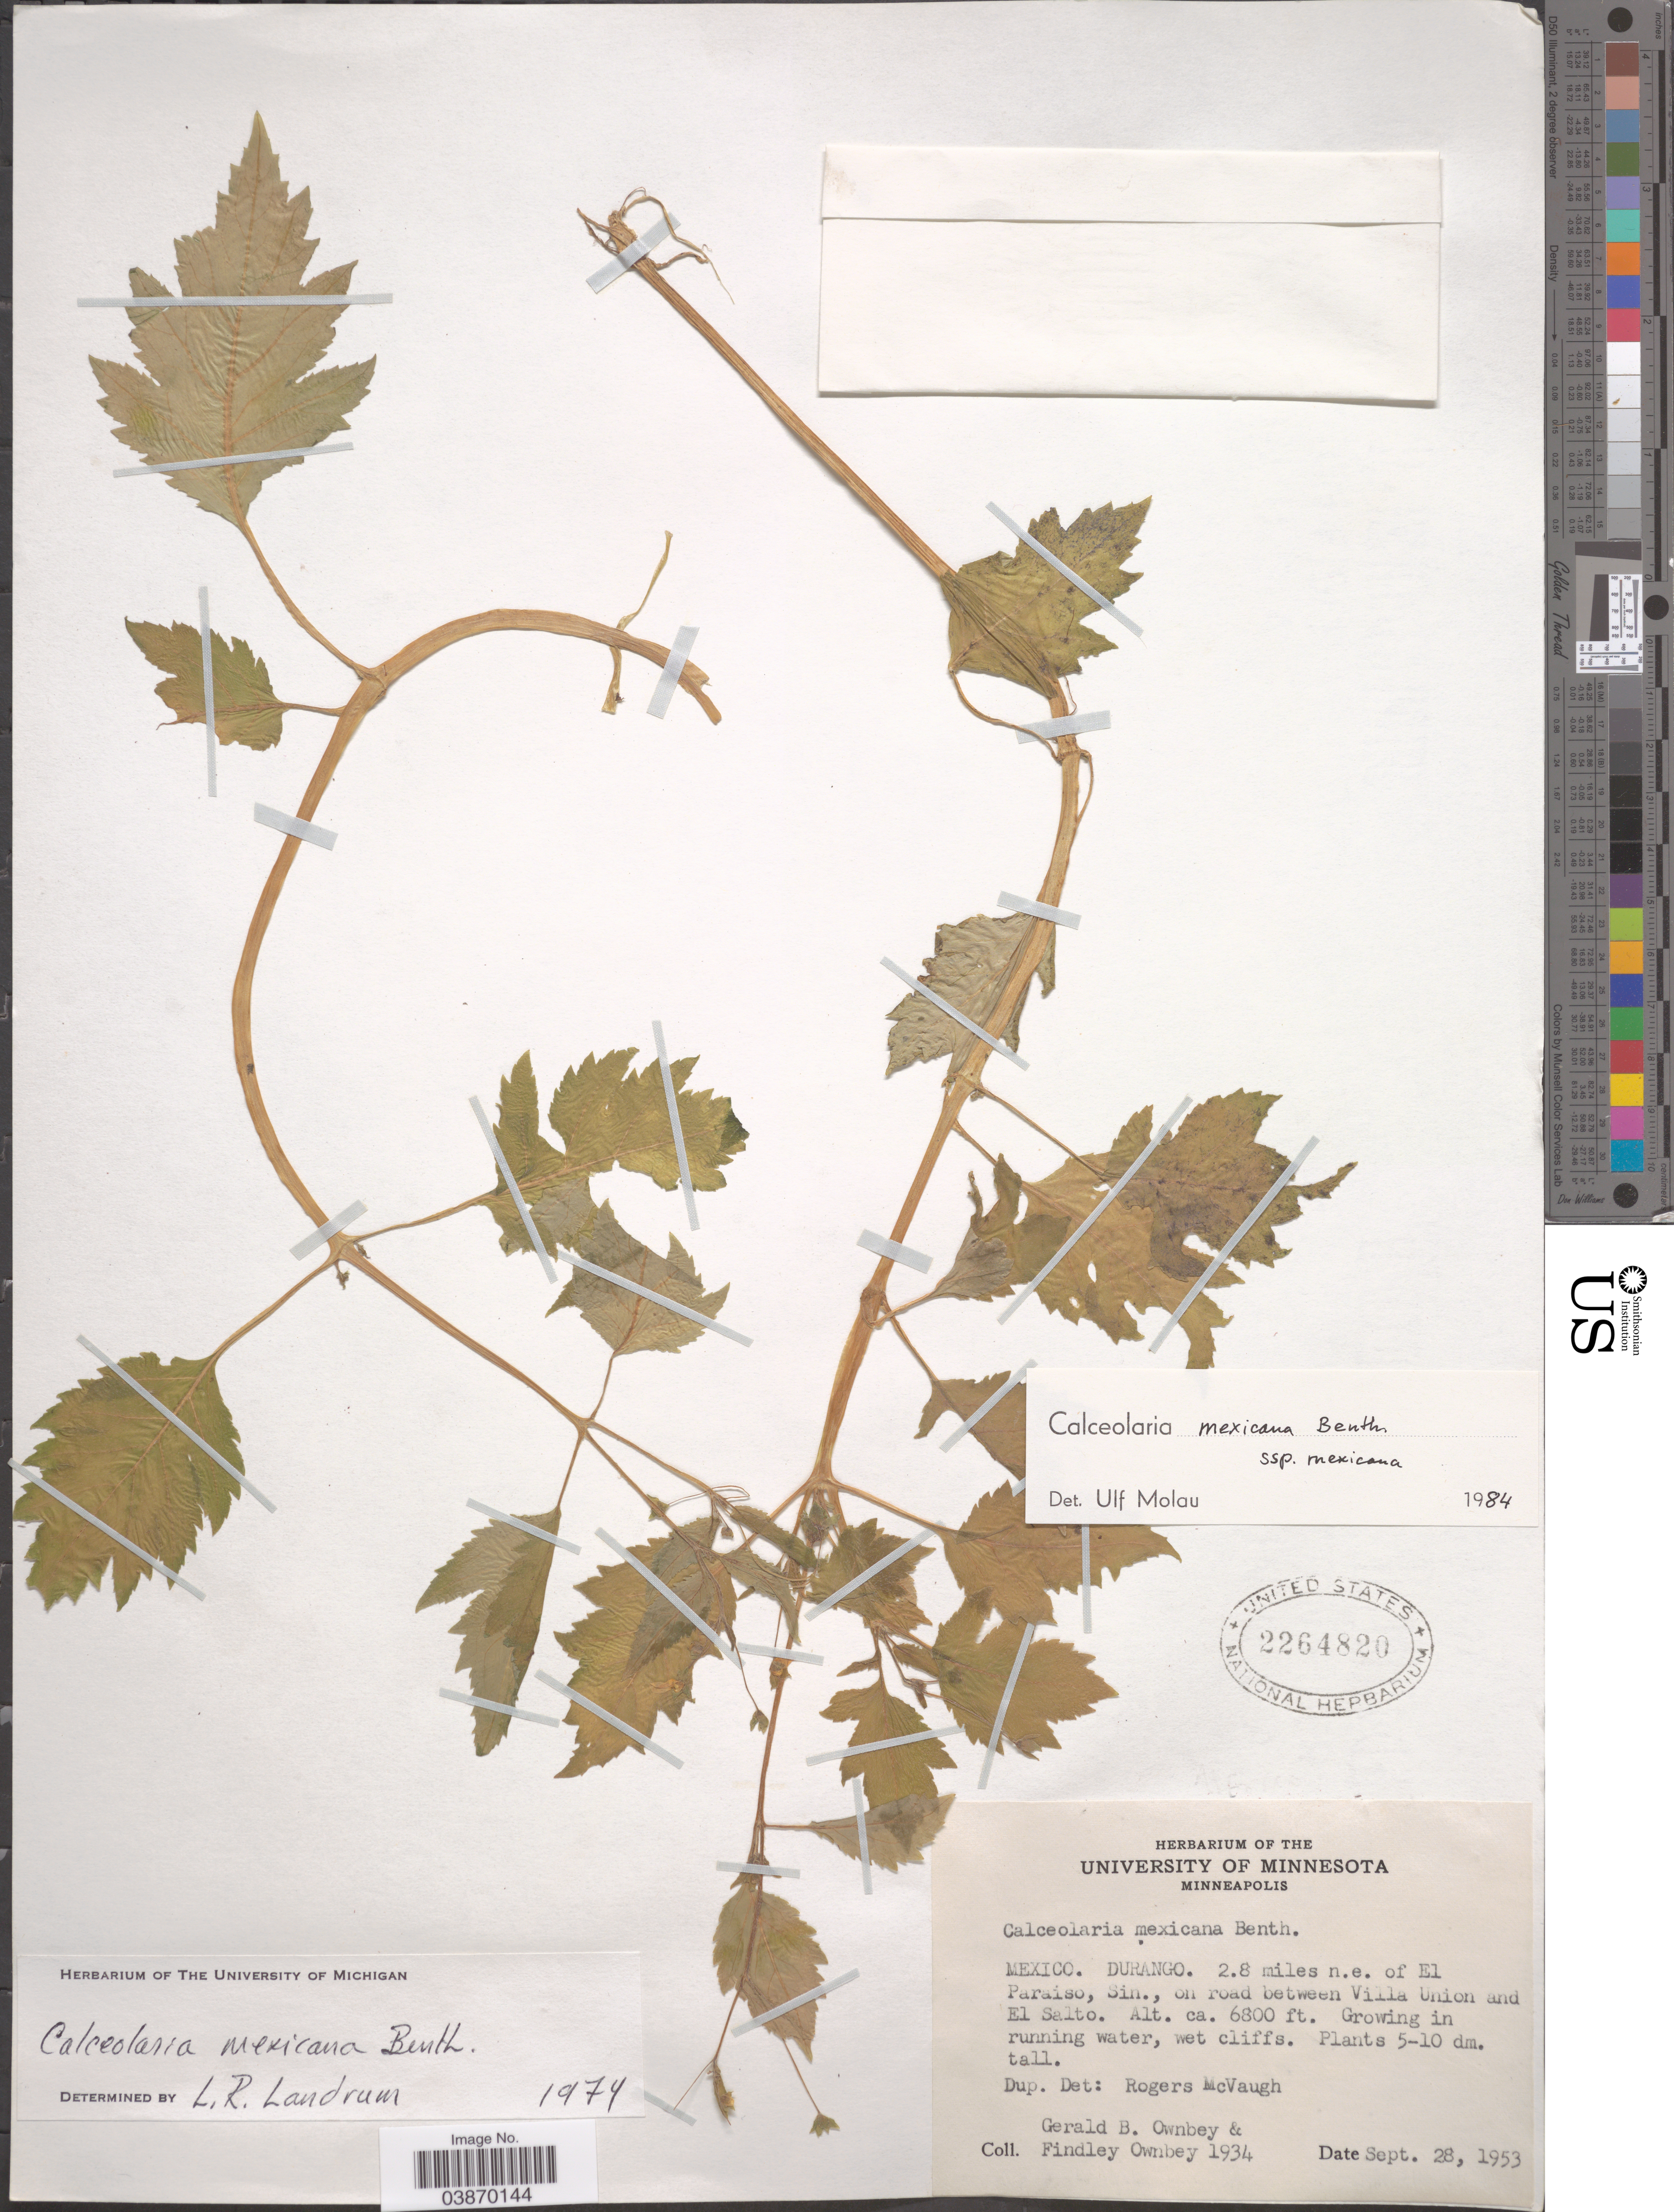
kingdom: Plantae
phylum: Tracheophyta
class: Magnoliopsida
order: Lamiales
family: Calceolariaceae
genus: Calceolaria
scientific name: Calceolaria mexicana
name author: Benth.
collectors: G. B. Ownbey & F. Ownbey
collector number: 1934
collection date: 1953-09-28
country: Mexico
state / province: Durango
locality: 2.8 miles n.e. of El Paraiso, Sin., on road between Villa Union and El Salto.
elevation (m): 2073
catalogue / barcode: US 2264820